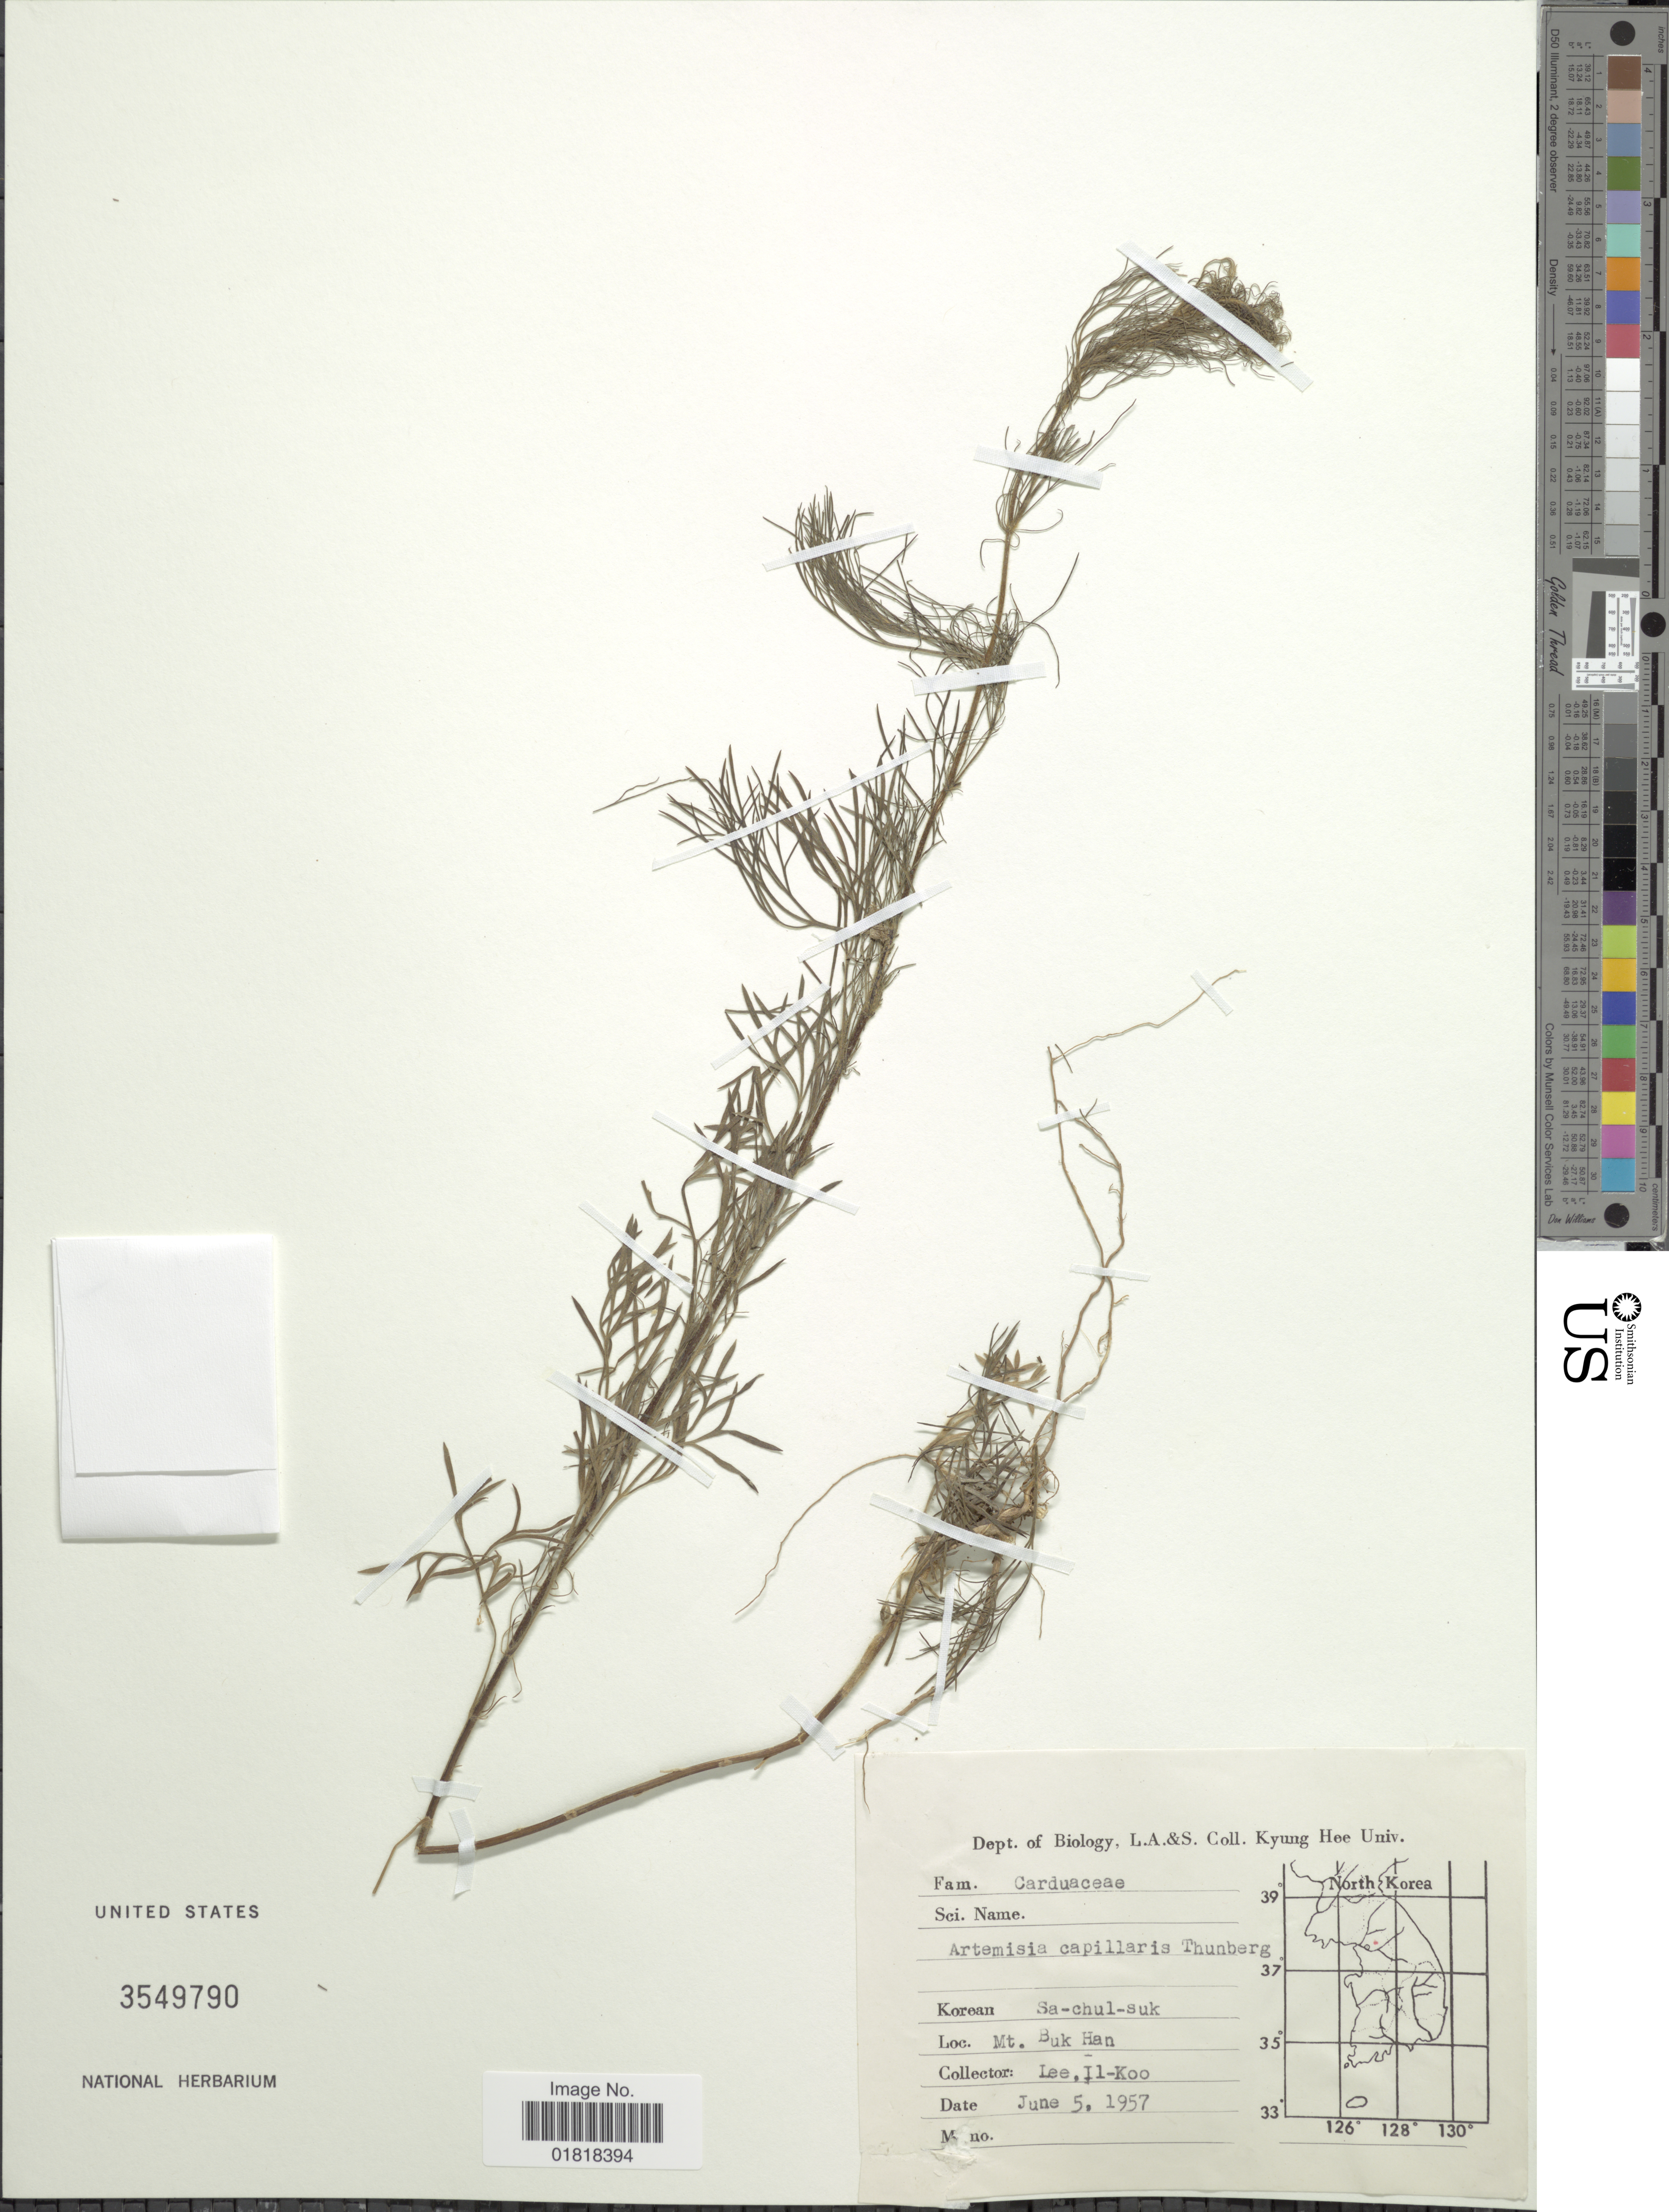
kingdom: Plantae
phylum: Tracheophyta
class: Magnoliopsida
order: Asterales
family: Asteraceae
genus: Artemisia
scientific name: Artemisia capillaris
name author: Thunb.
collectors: I. Lee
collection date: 1957-06-05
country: South Korea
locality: Mt. Buk Han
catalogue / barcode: US 3549790